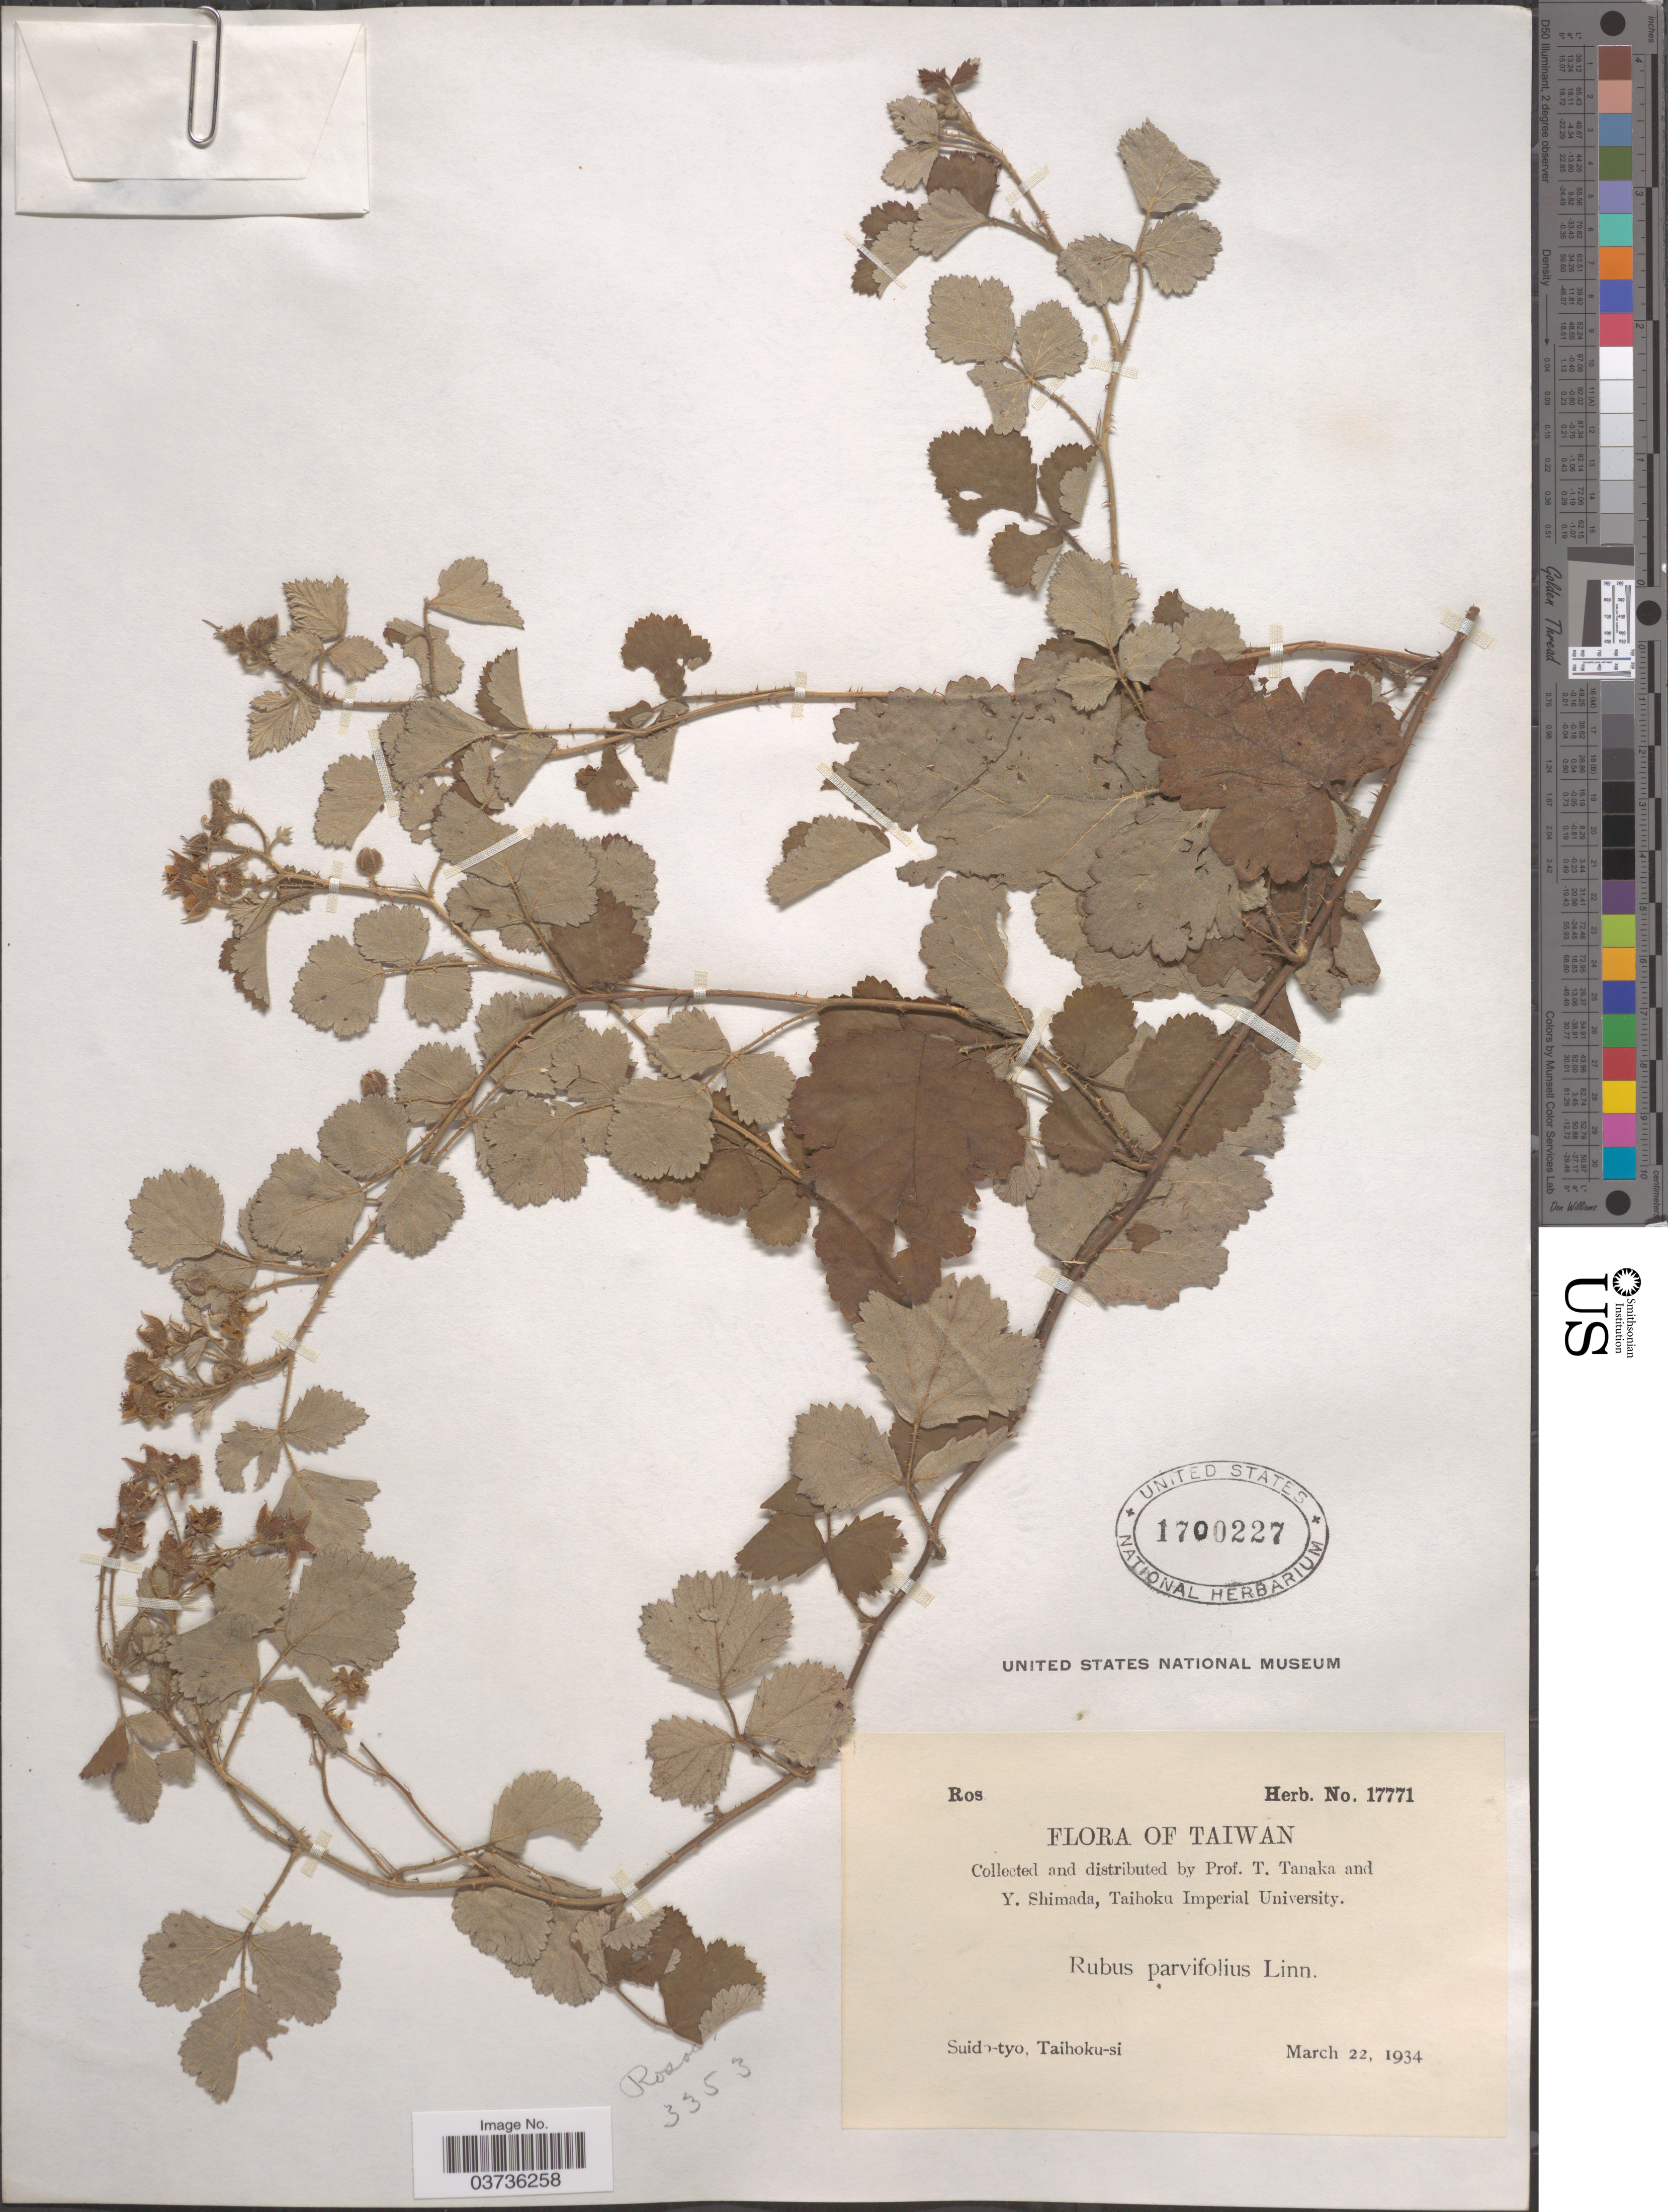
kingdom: Plantae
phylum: Tracheophyta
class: Magnoliopsida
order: Rosales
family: Rosaceae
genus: Rubus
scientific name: Rubus parvifolius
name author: L.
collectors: T. Tanaka & Y. Shimada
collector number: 17771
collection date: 1934-03-22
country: Taiwan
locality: Suido-tyo, Taihoku-si.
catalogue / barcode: US 1700227